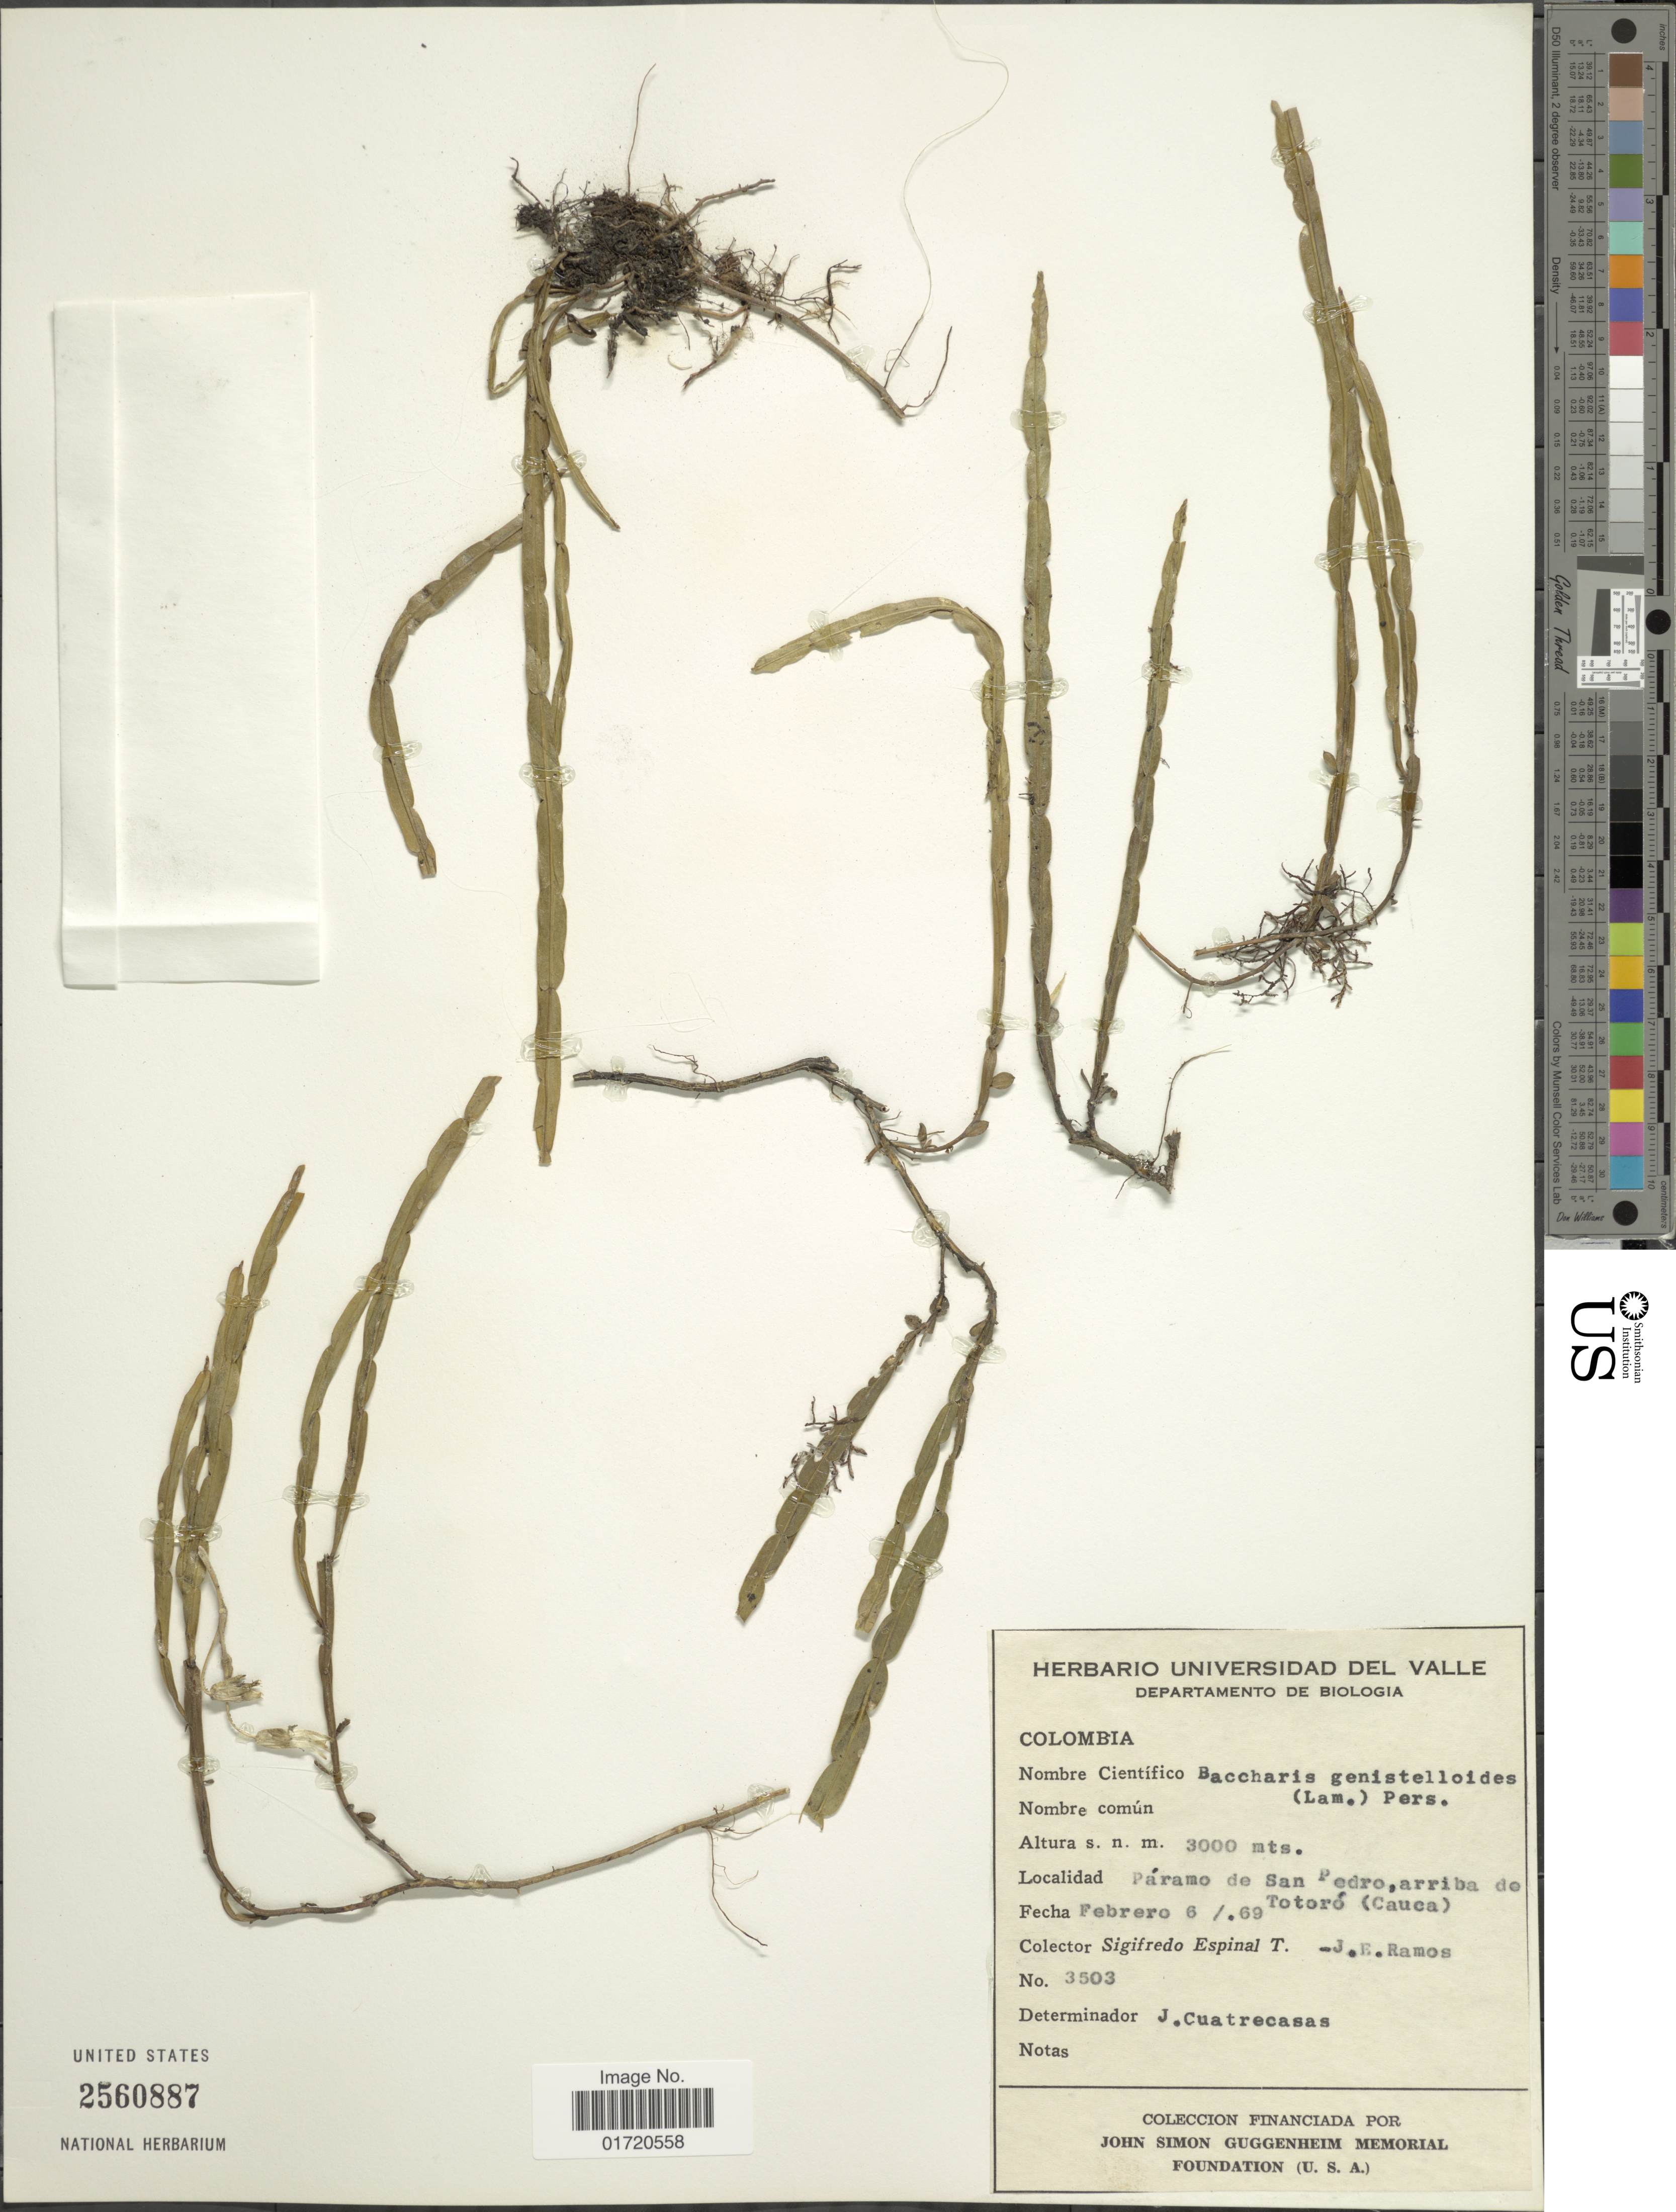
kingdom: Plantae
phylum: Tracheophyta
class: Magnoliopsida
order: Asterales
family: Asteraceae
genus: Baccharis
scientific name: Baccharis genistelloides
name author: (Lam.) Pers.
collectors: S. T. Espinal & J. E. Ramos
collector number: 3503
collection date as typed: Transcribed d/m/y: 6/2/69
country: Colombia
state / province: Cauca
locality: Páramo de San Pedro, arriba de Totoró (Cauca)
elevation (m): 3000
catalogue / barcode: US 2560887